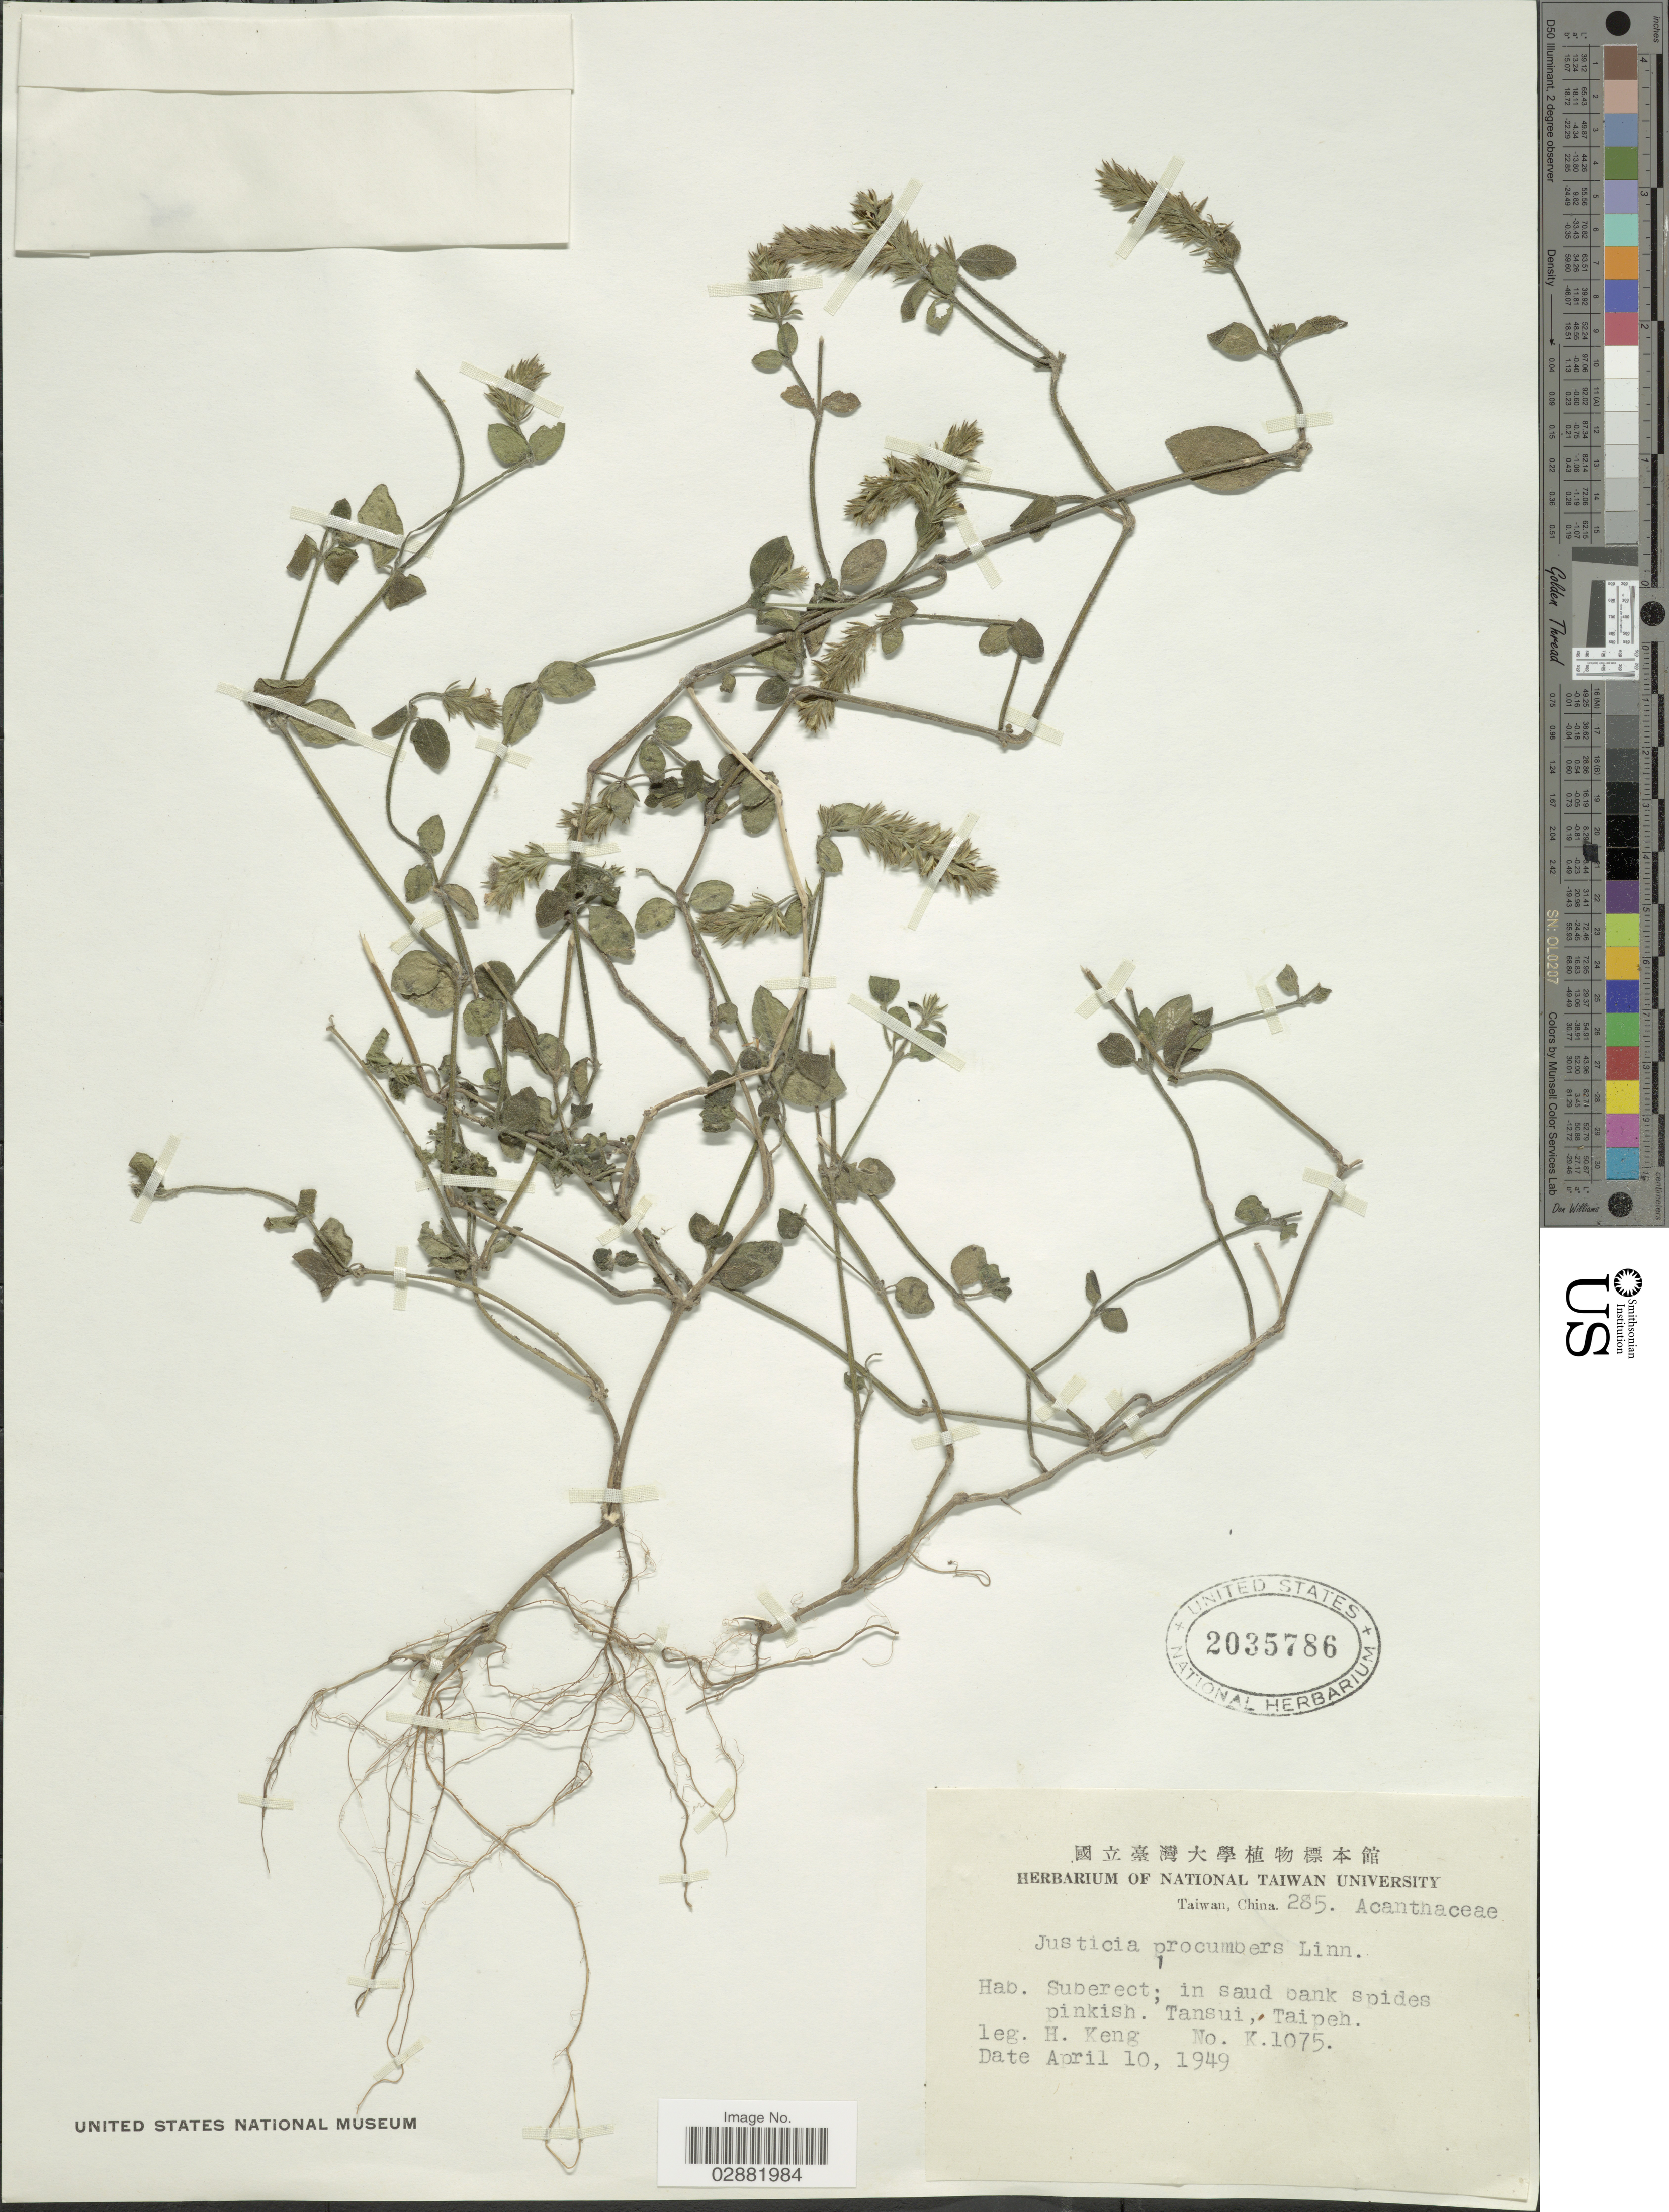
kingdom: Plantae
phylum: Tracheophyta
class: Magnoliopsida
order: Lamiales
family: Acanthaceae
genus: Justicia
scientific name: Justicia procumbens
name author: L.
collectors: H. Keng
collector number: K1075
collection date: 1949-04-10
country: Taiwan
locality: Tansui, Taipeh.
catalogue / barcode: US 2035786